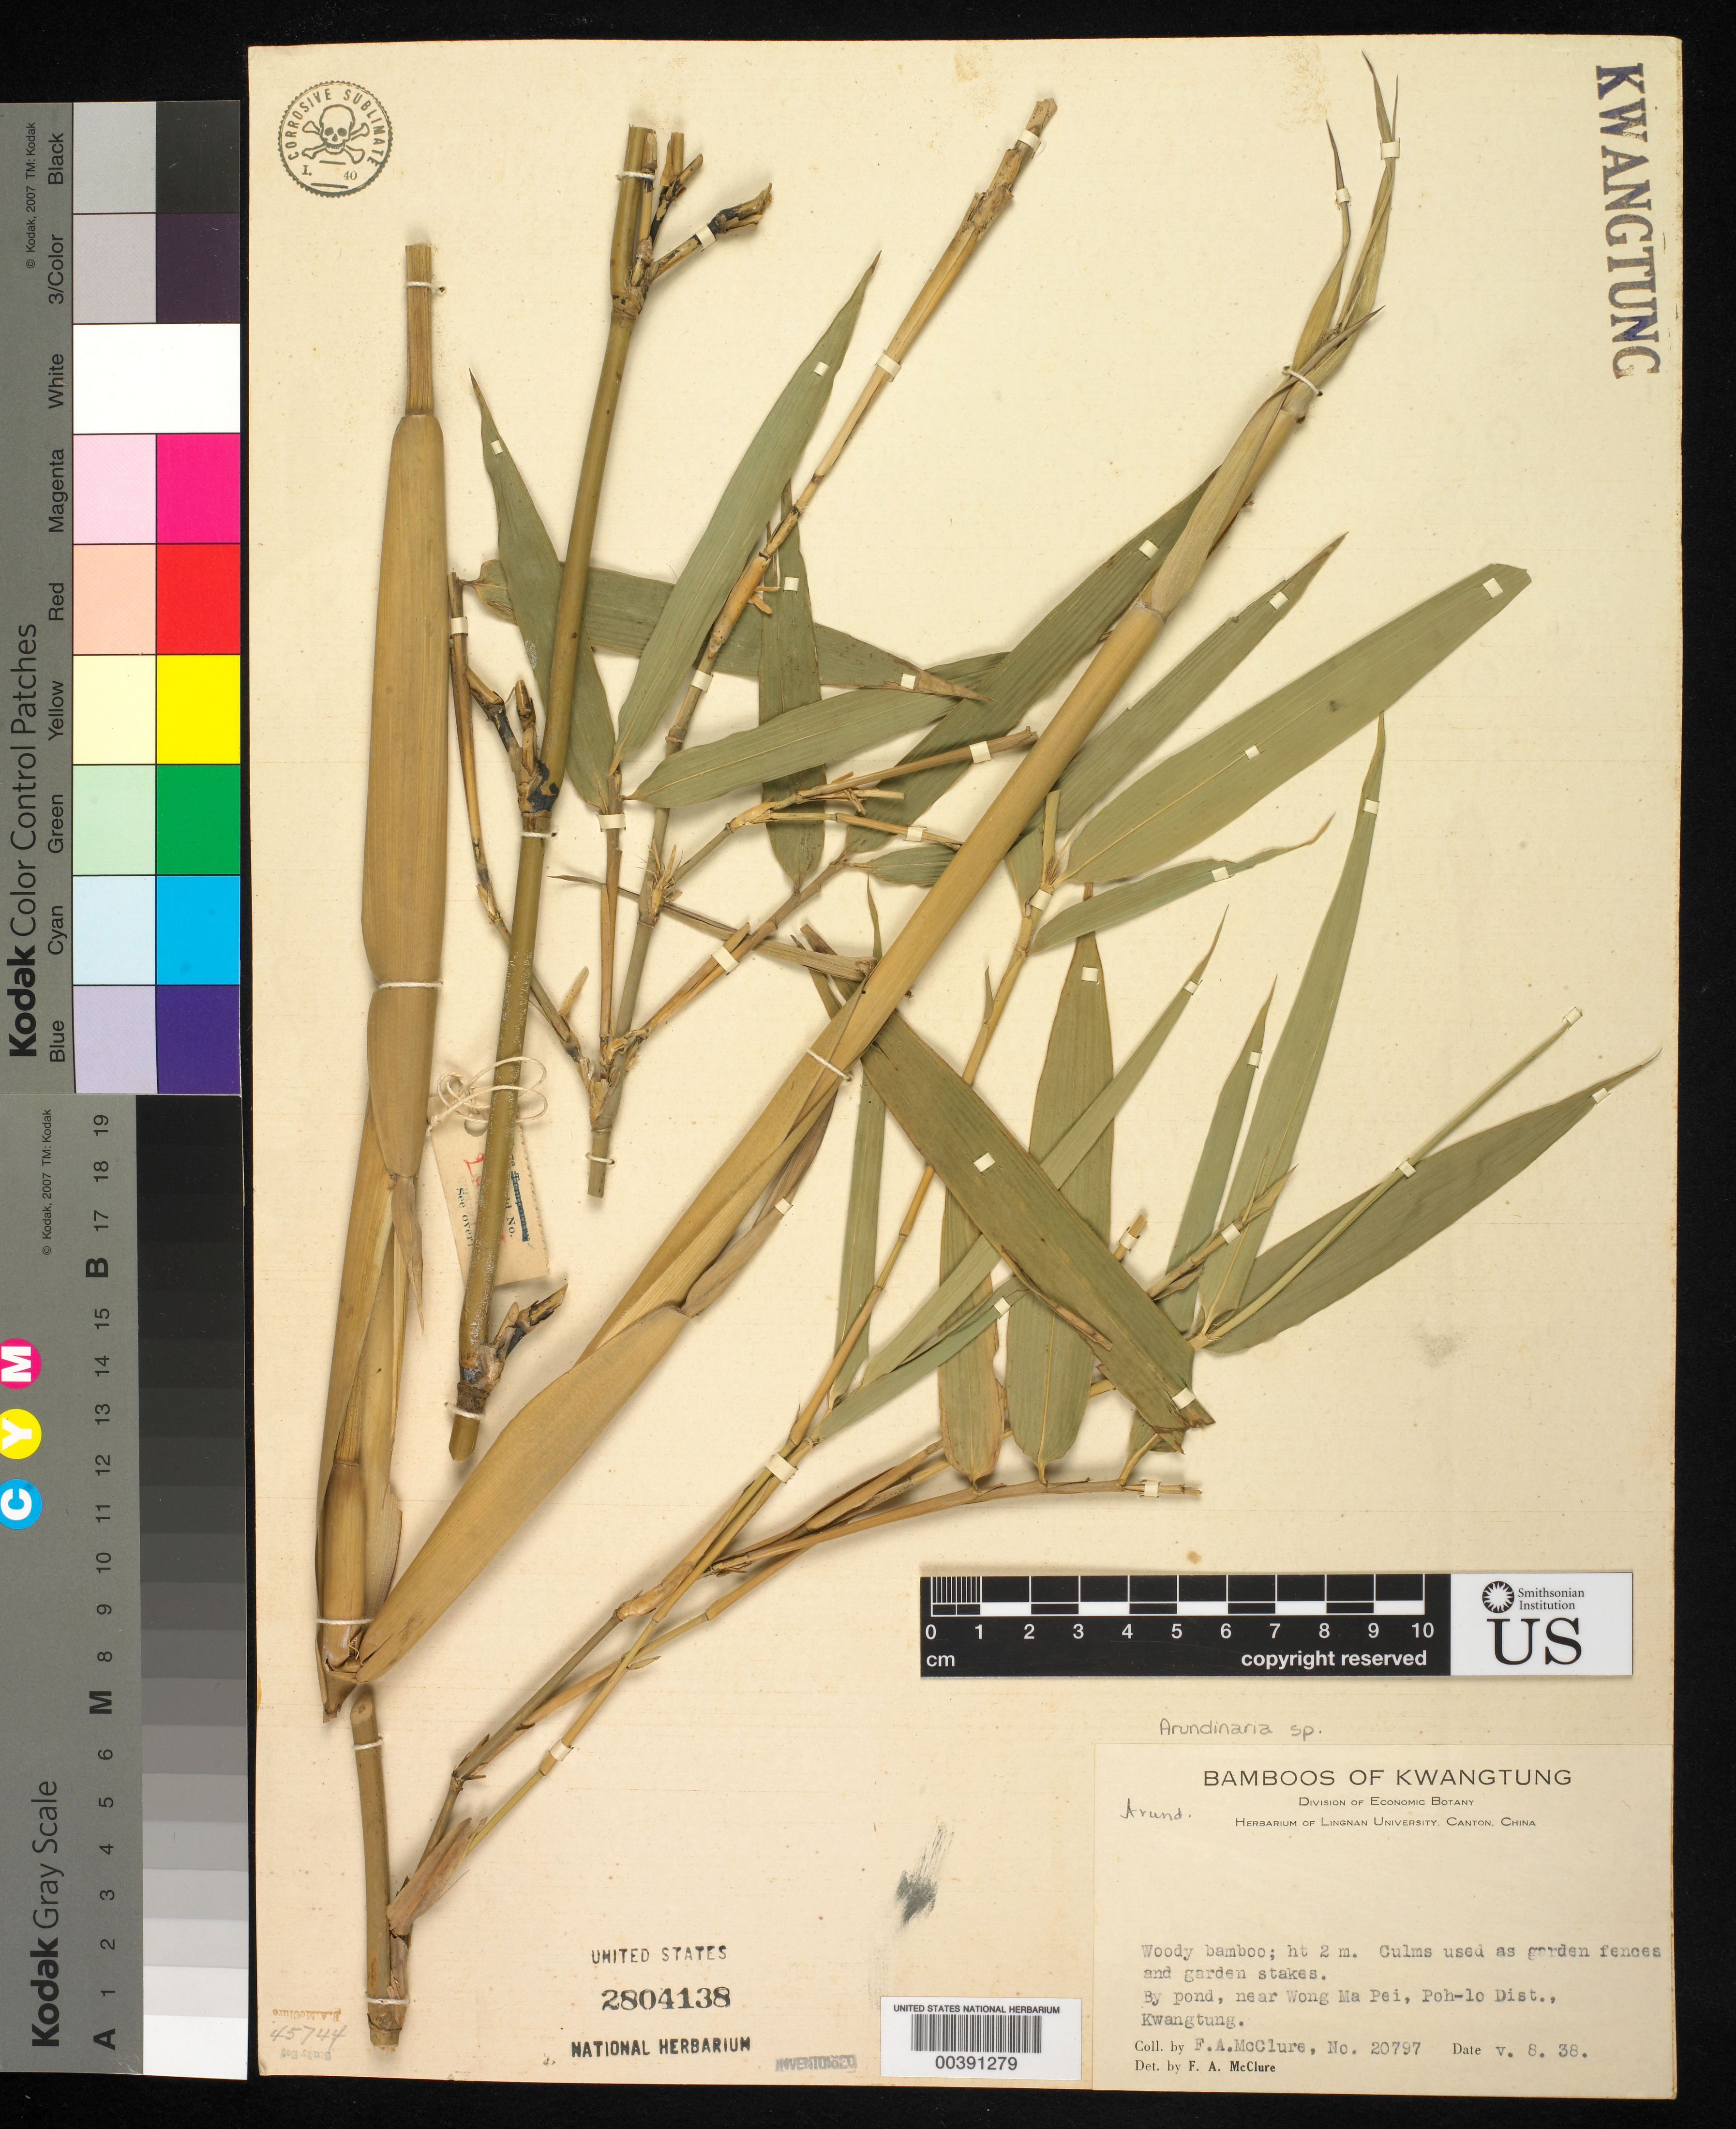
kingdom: Plantae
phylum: Tracheophyta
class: Liliopsida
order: Poales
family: Poaceae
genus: Arundinaria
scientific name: Arundinaria sp.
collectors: F. A. McClure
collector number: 20797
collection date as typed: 08 May 1938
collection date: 1938-05-08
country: China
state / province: Guangdong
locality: Poh-lo dist., wong ma pei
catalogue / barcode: US 2804138